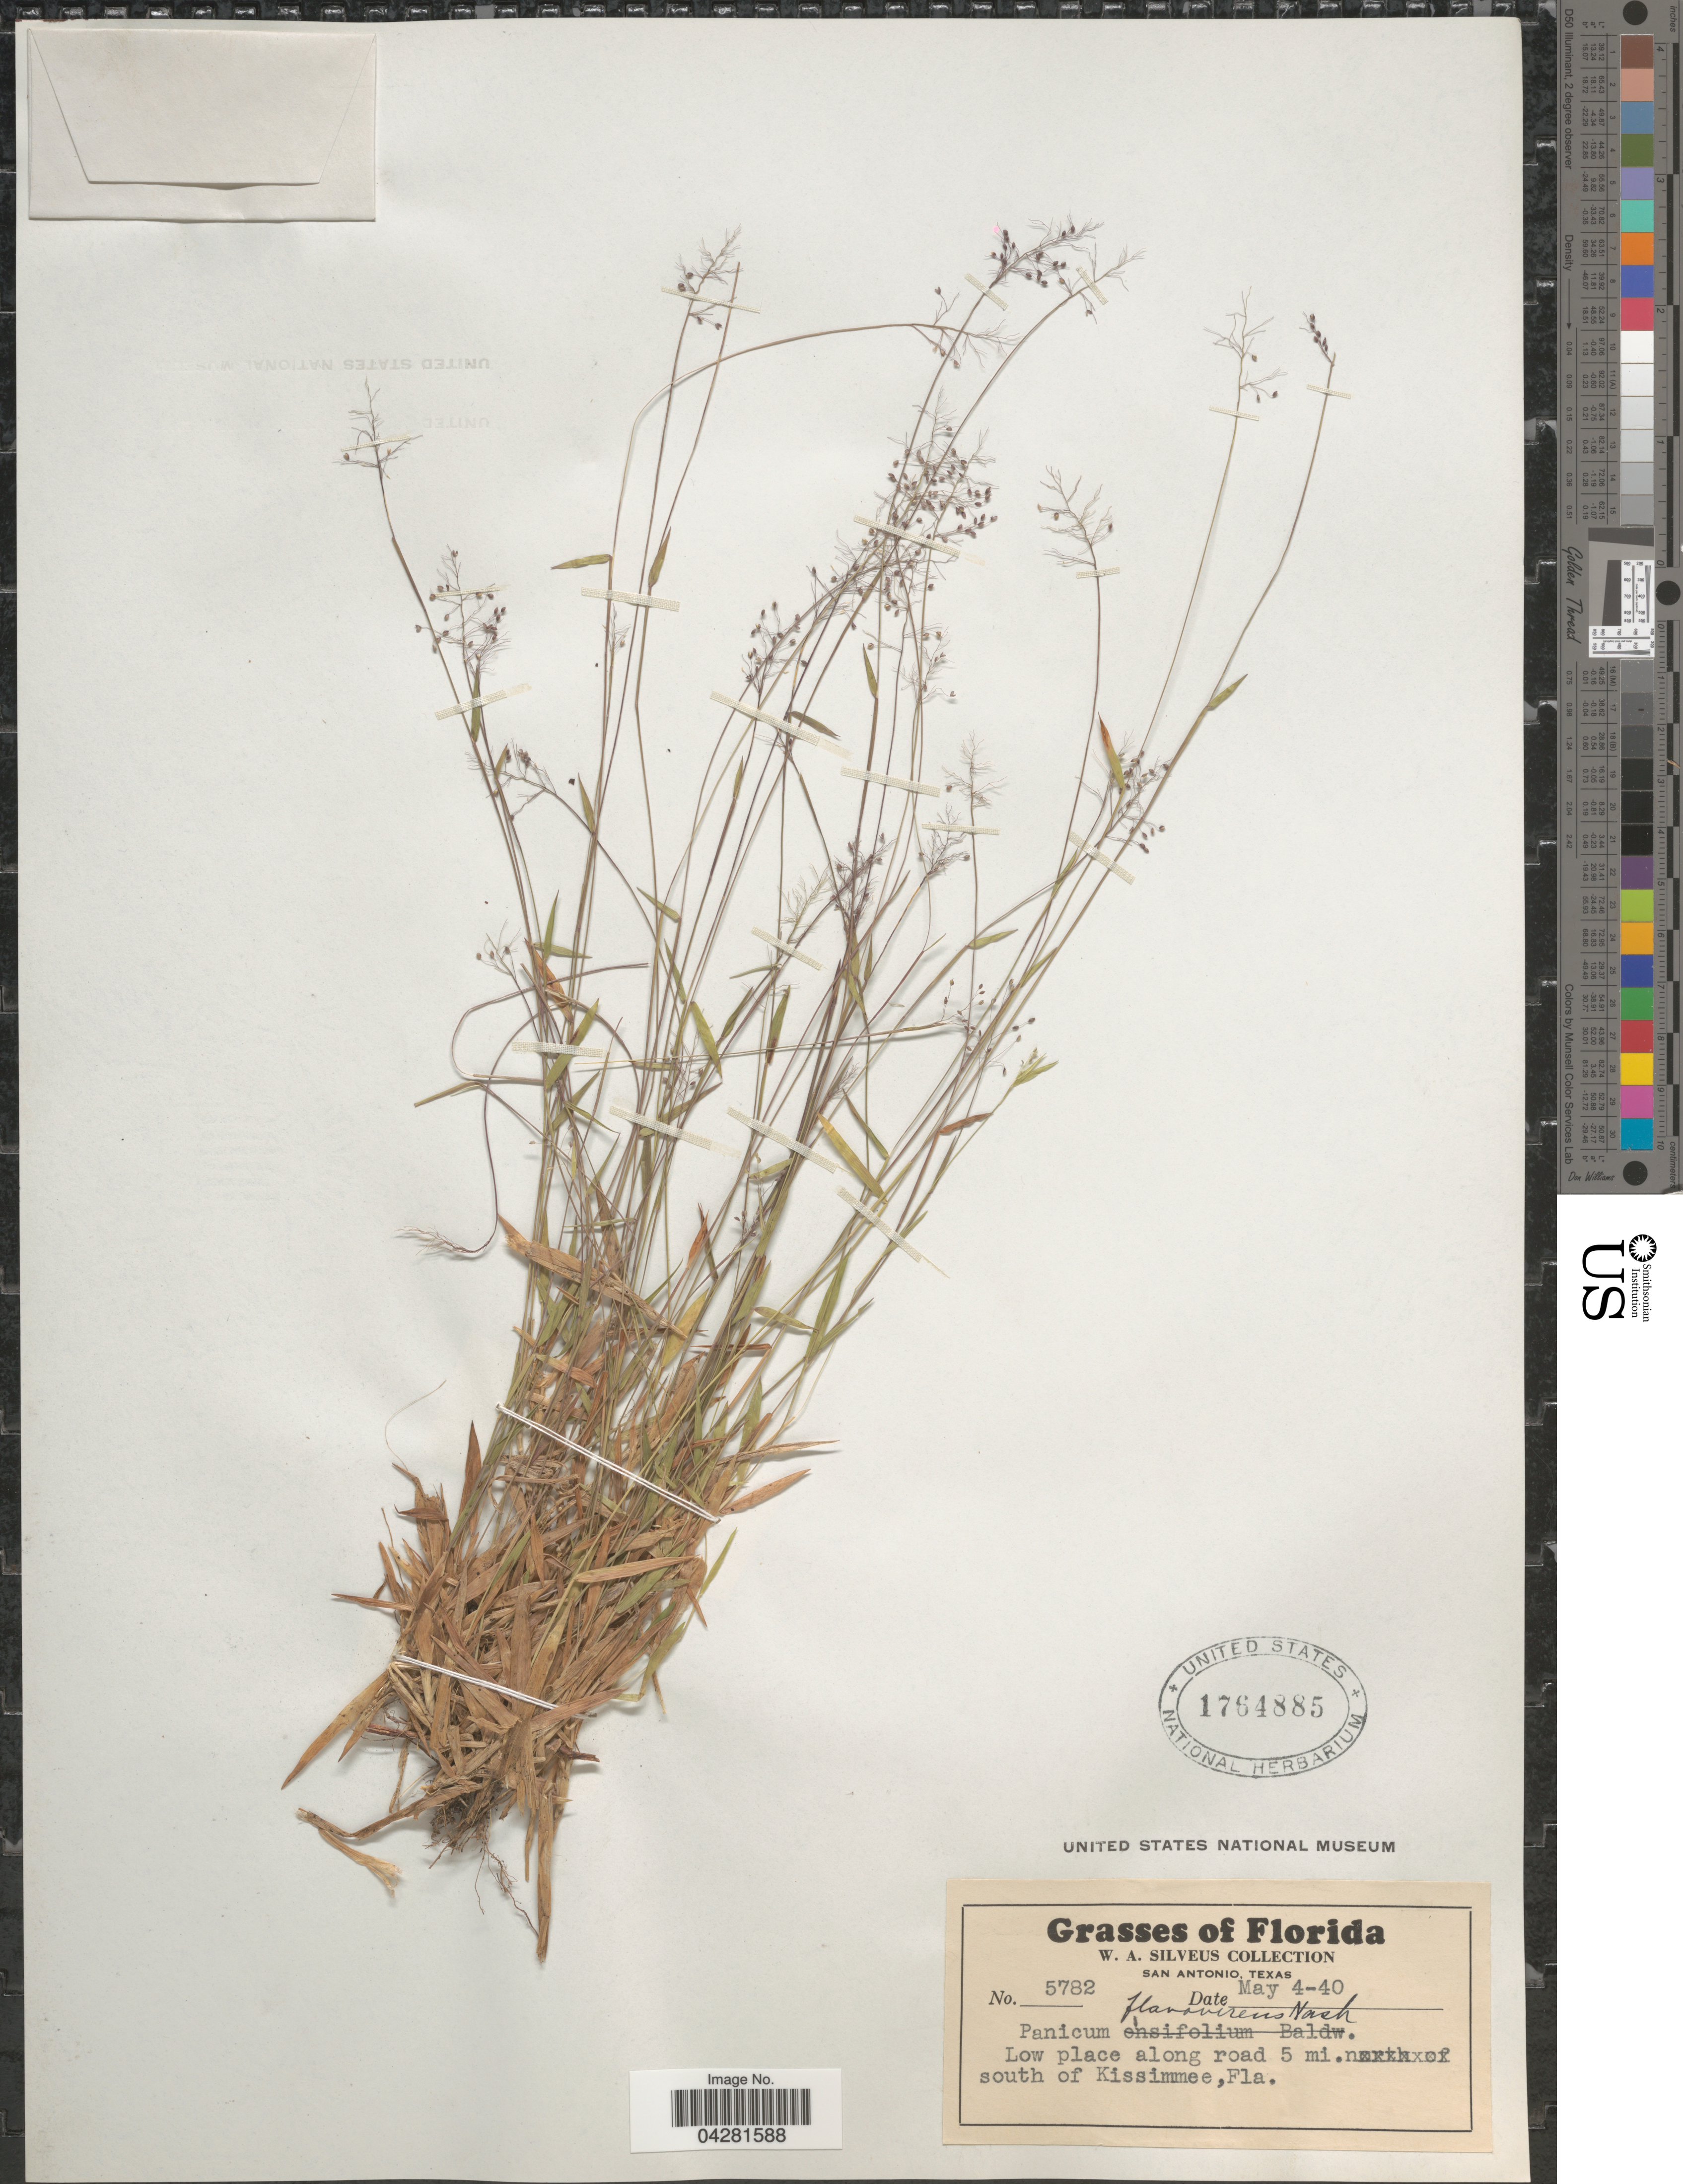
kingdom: Plantae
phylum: Tracheophyta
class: Liliopsida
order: Poales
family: Poaceae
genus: Dichanthelium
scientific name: Dichanthelium ensifolium var. ensifolium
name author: (Baldwin ex Elliot) Gould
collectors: W. Silveus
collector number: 5782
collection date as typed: Transcribed d/m/y: 4/5/40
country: United States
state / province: Florida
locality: Low place along road 5 mi. south of Kissimmee.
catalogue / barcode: US 1764885